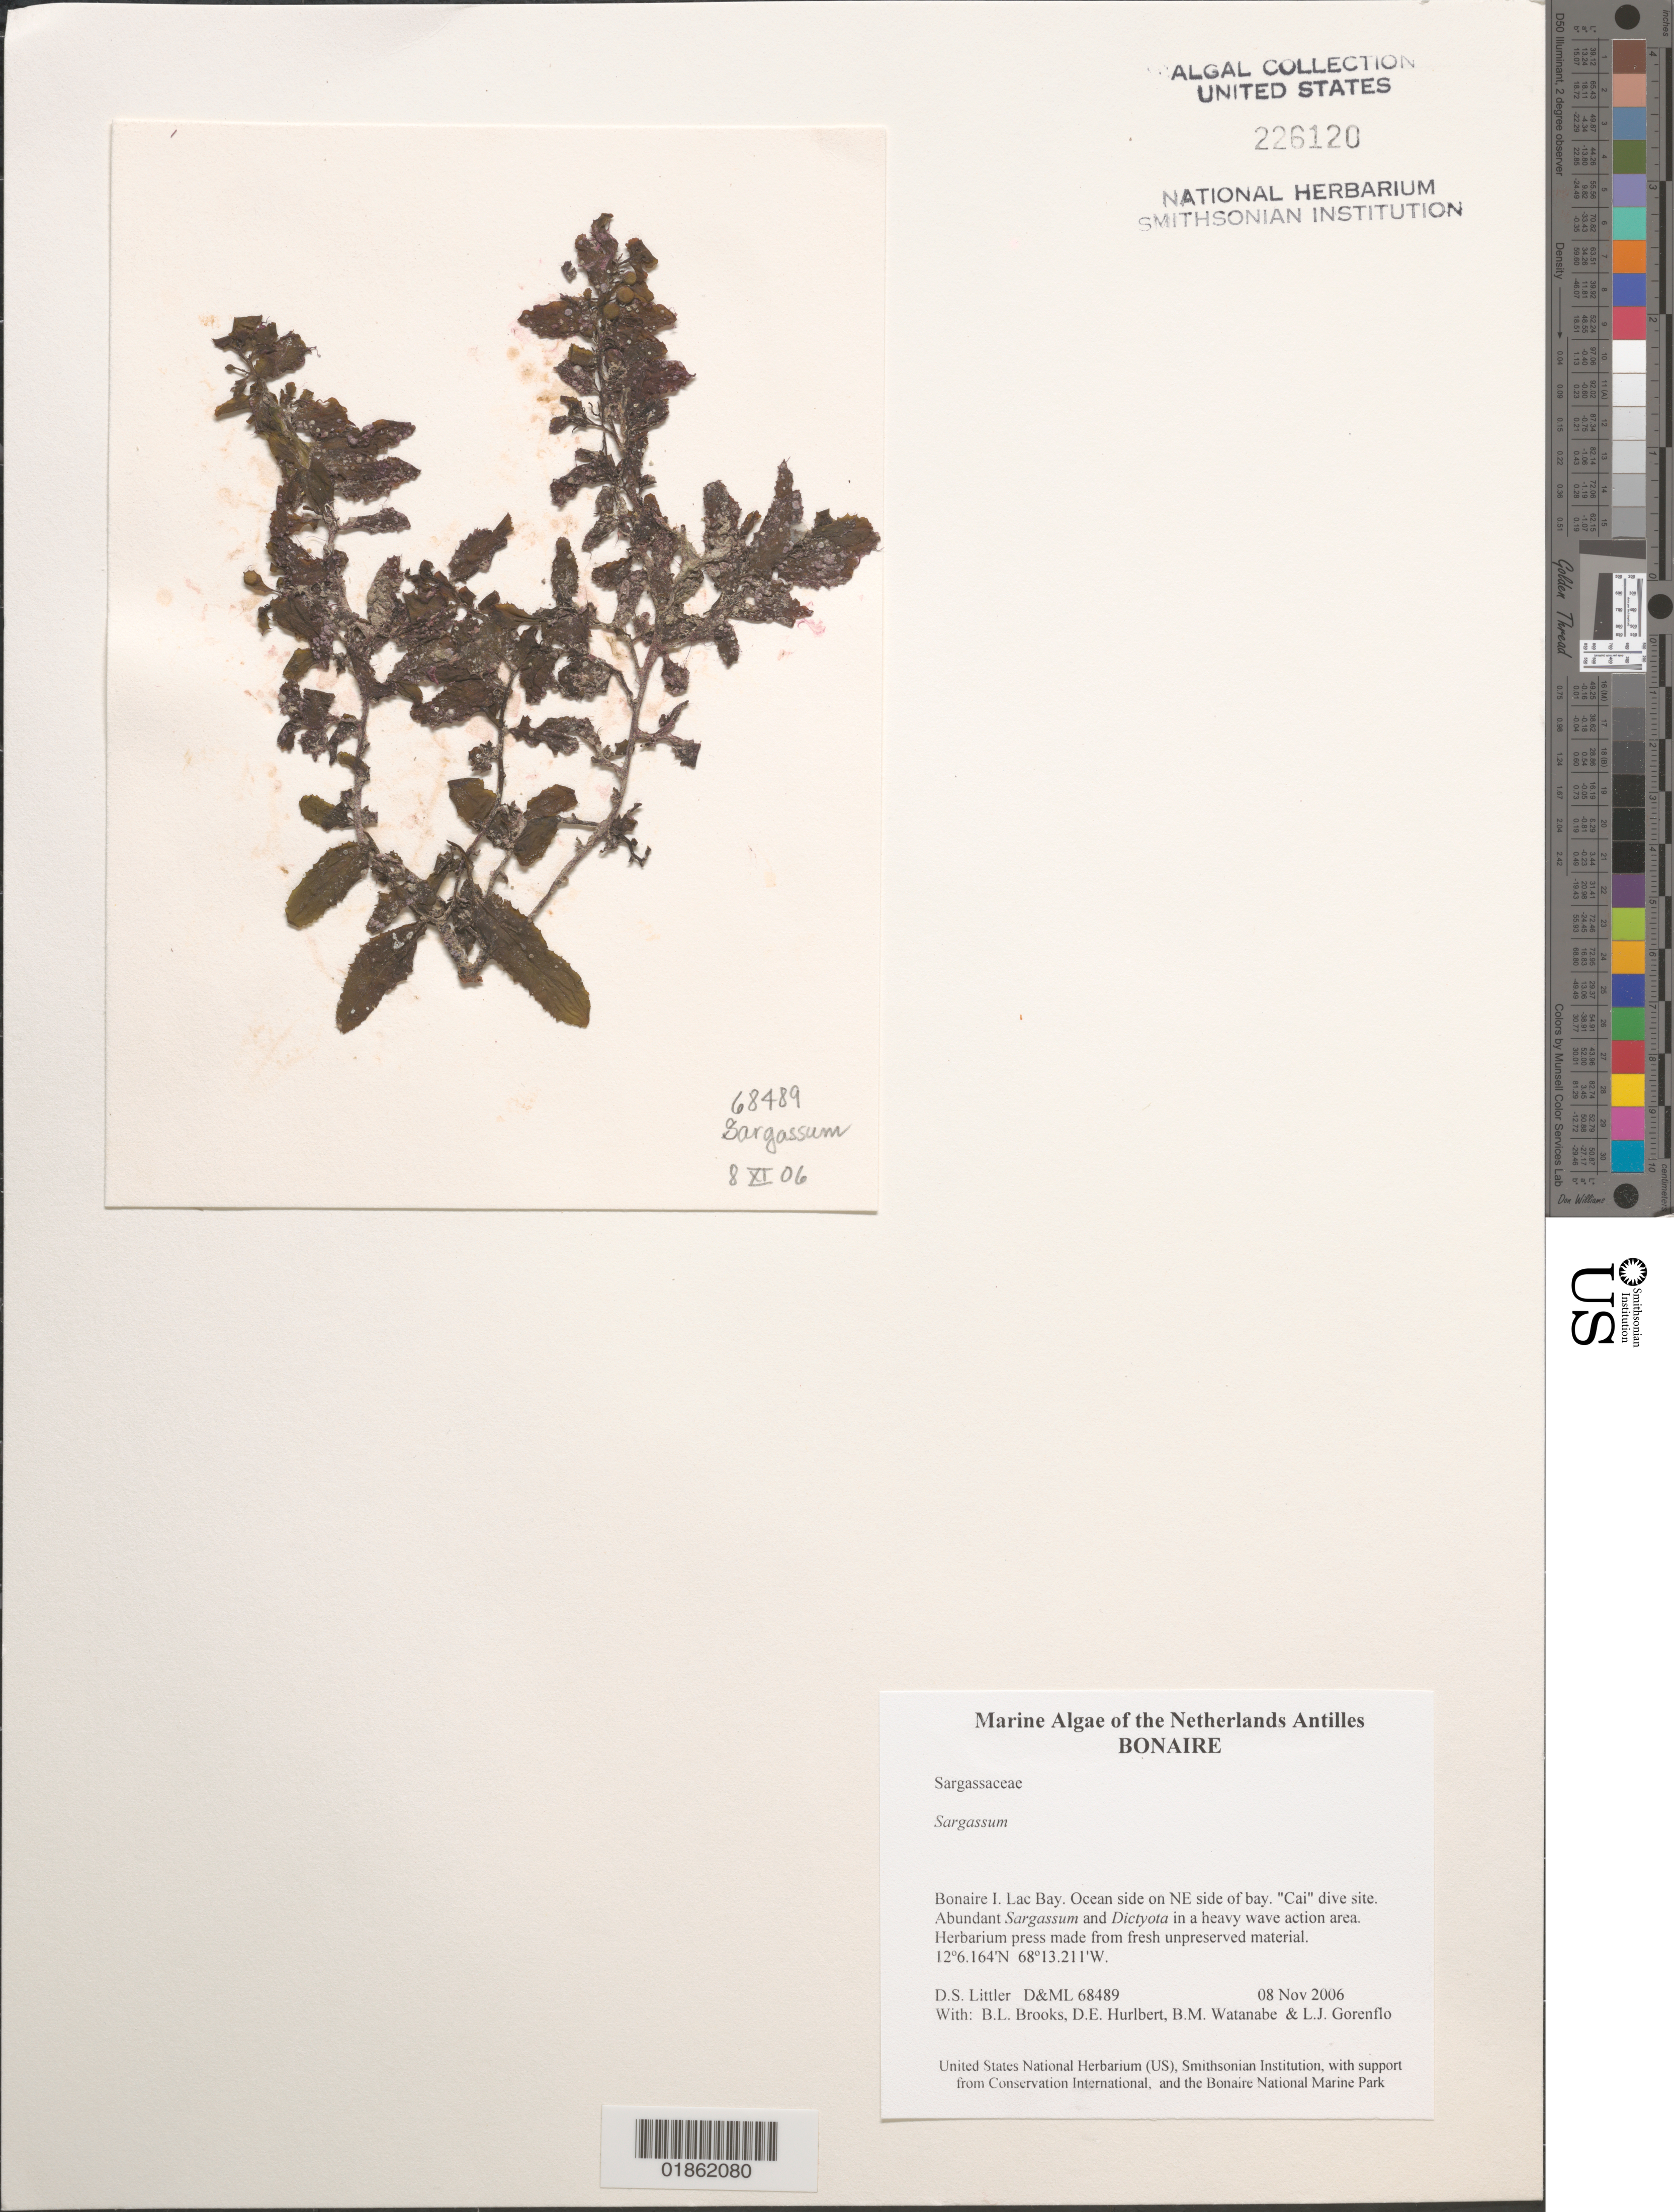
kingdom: Chromista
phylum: Ochrophyta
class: Phaeophyceae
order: Fucales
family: Sargassaceae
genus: Sargassum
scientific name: Sargassum sp.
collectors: D. S. Littler, B. Brooks, D. Hurlbert, B. Watanabe & L. Gorenflo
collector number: D&ML68489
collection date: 2006-11-08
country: Netherlands Antilles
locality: Bonaire I. Lac Bay. Ocean side on NE side of bay. "Cai" dive site.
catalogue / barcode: US 226120